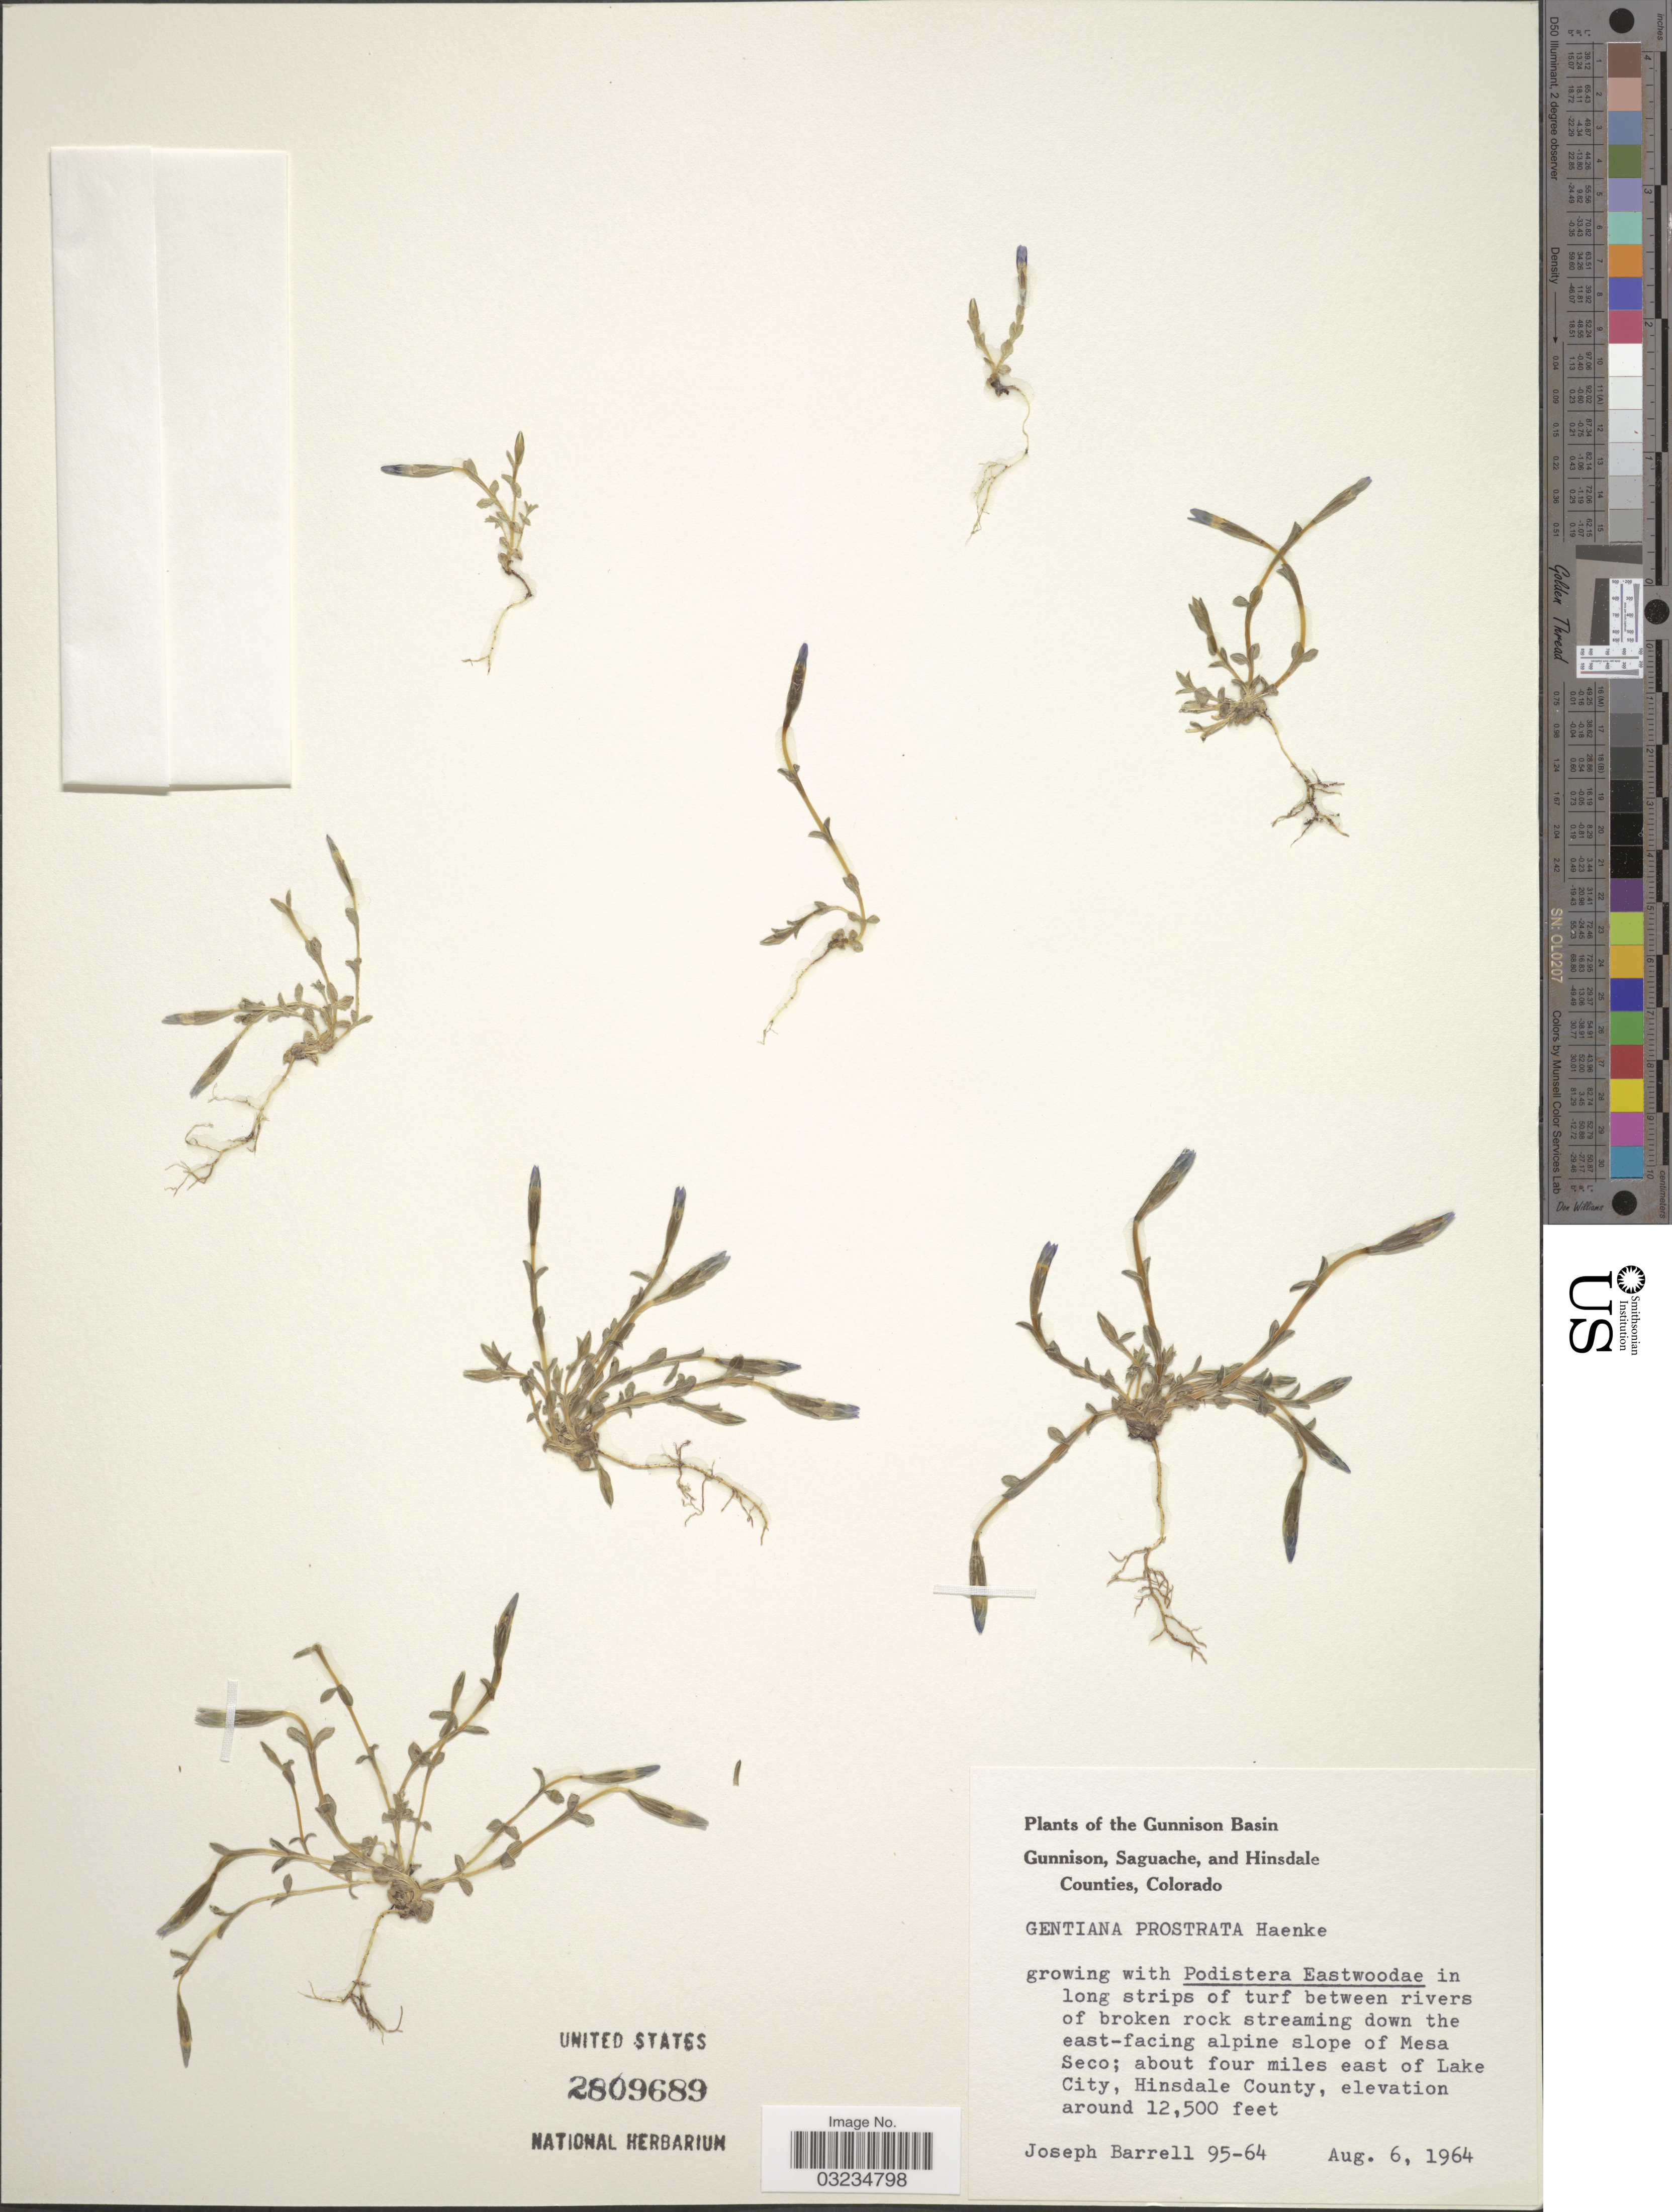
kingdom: Plantae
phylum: Tracheophyta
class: Magnoliopsida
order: Gentianales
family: Gentianaceae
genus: Gentiana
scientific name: Gentiana prostrata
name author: Haenke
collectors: J. Barrell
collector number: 95-64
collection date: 1964-08-06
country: United States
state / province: Colorado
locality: Gunnison Basin. In long strips of turf between rivers of broken rock streaming down the east-facing alpine slope of Mesa Seco; about four miles east of Lake City, Hinsdale County.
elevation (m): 3810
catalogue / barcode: US 2809689